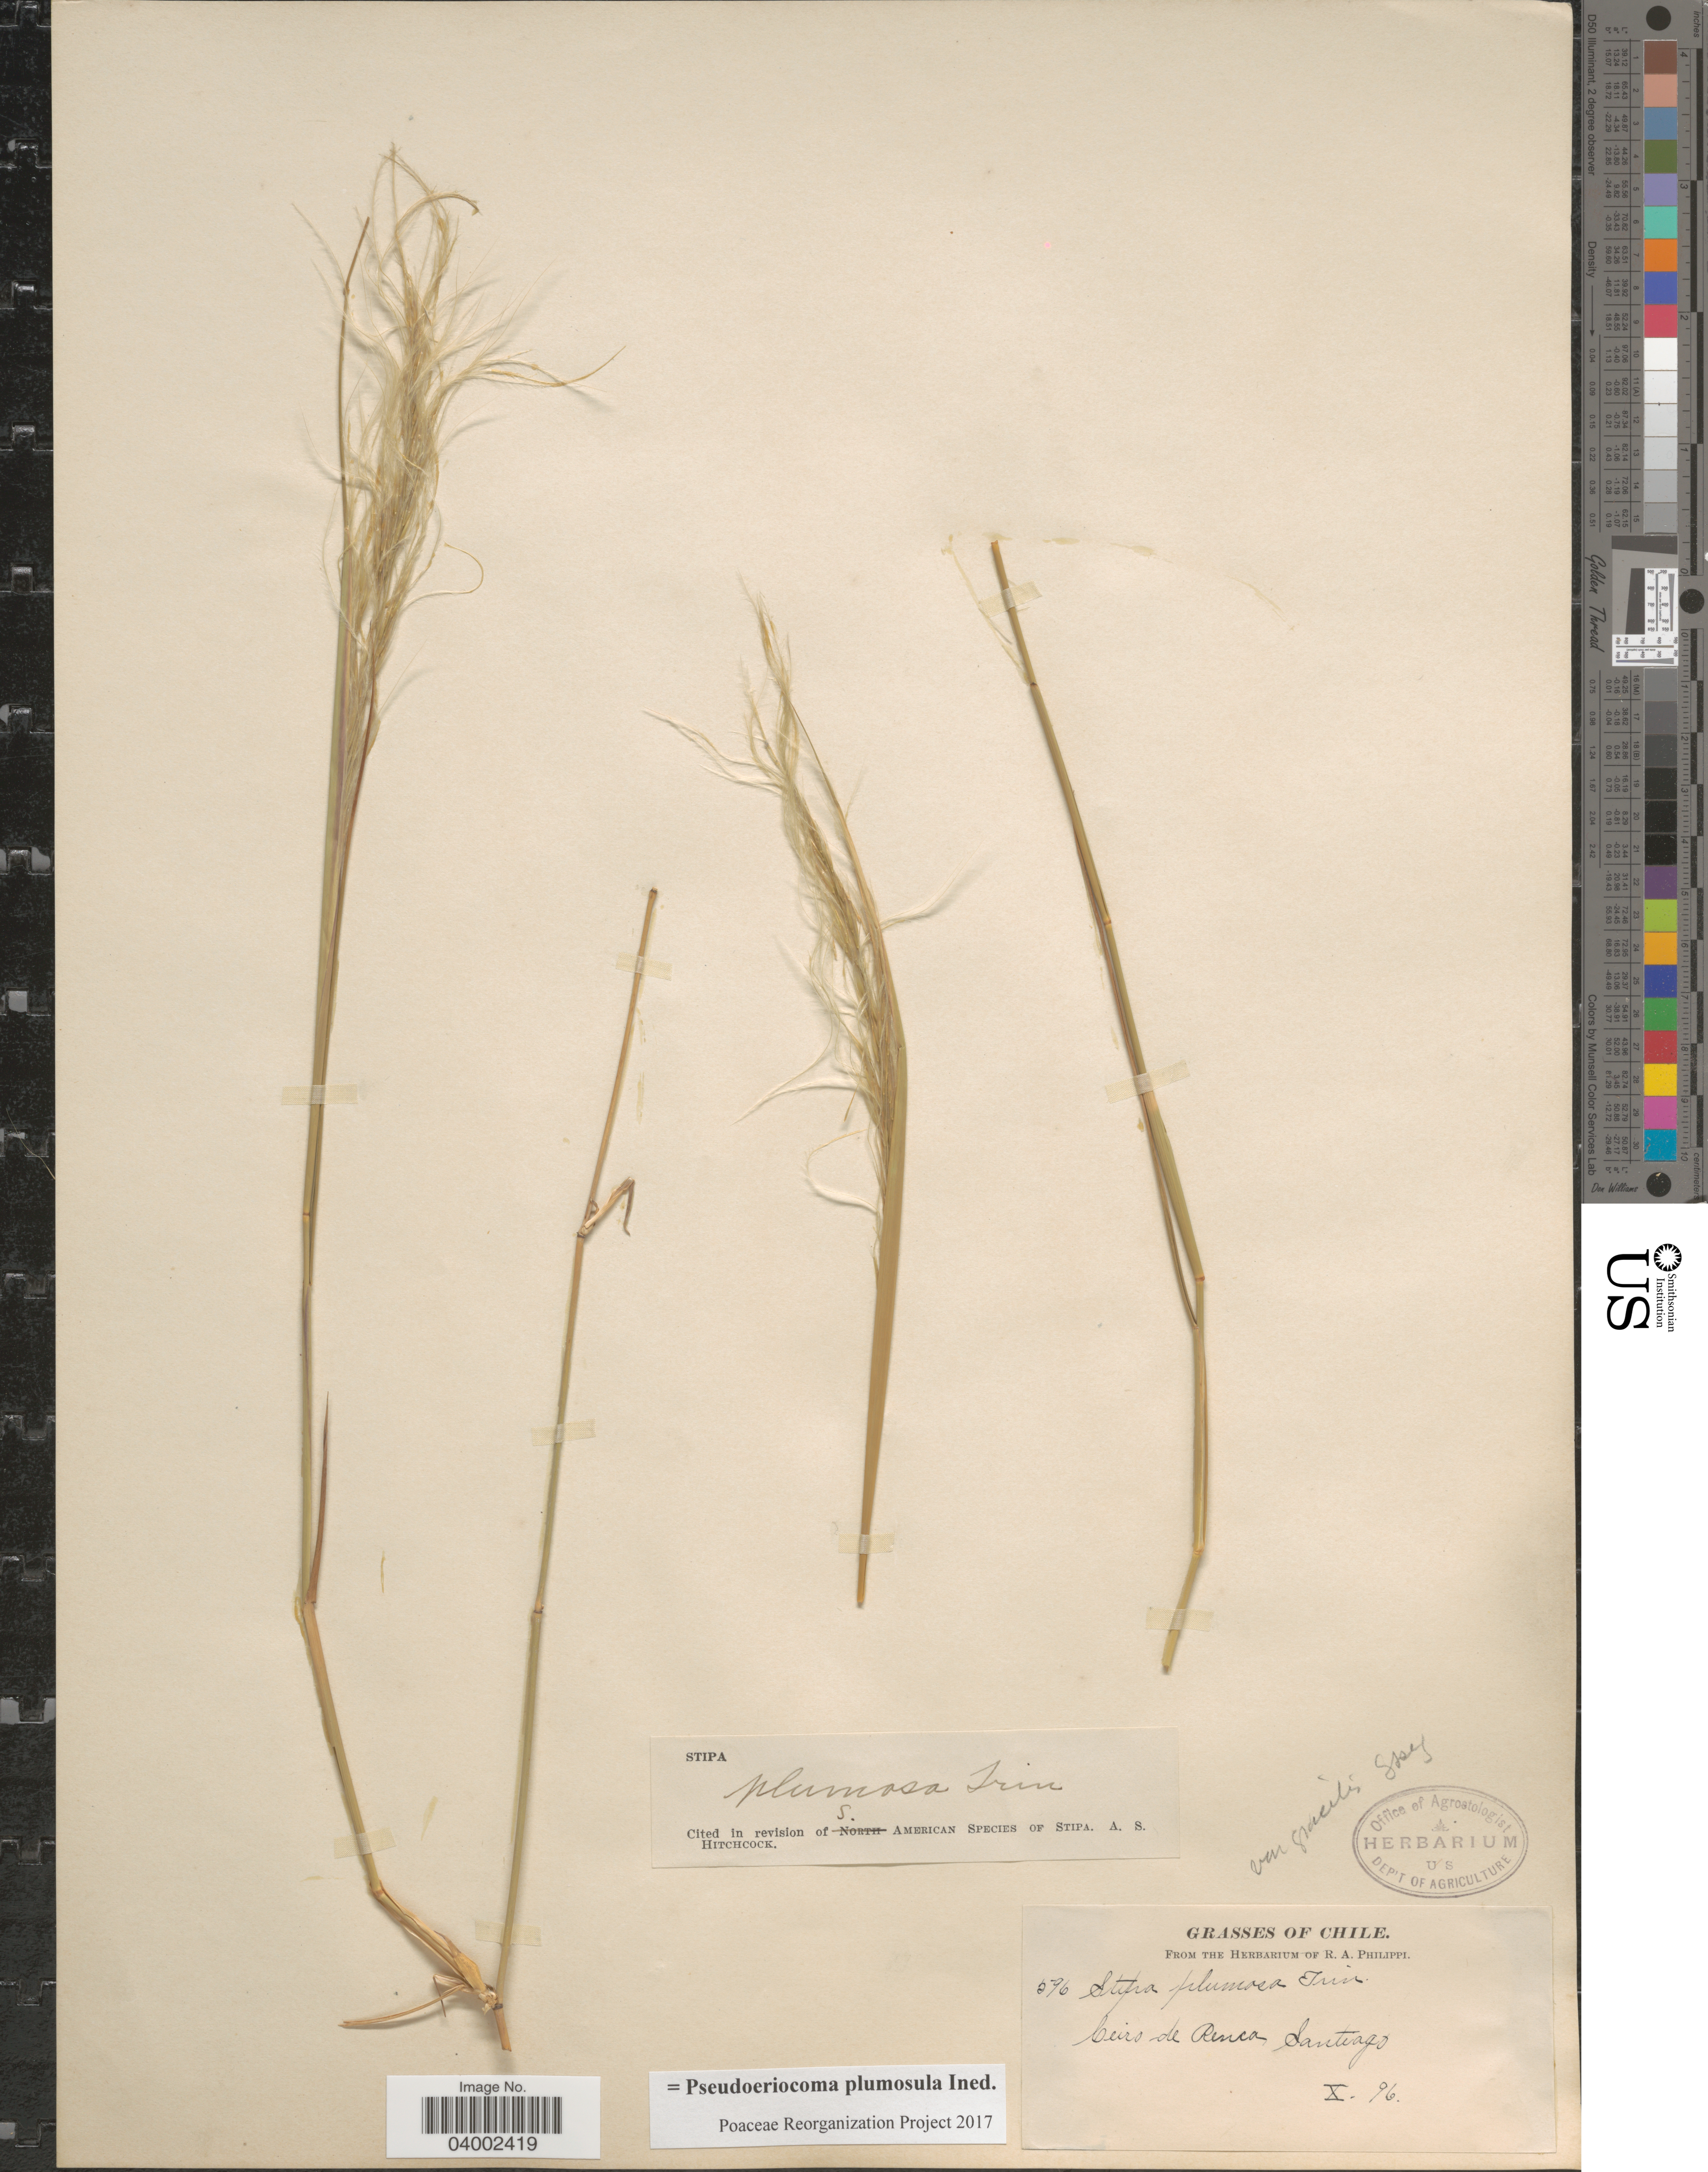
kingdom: Plantae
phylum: Tracheophyta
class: Liliopsida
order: Poales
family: Poaceae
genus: Pseudoeriocoma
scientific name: Pseudoeriocoma plumosula ined.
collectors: ex. herb. R.A. Philippi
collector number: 596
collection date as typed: Transcribed d/m/y: /10/96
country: Chile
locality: Ceiro de Renca, Santiago.